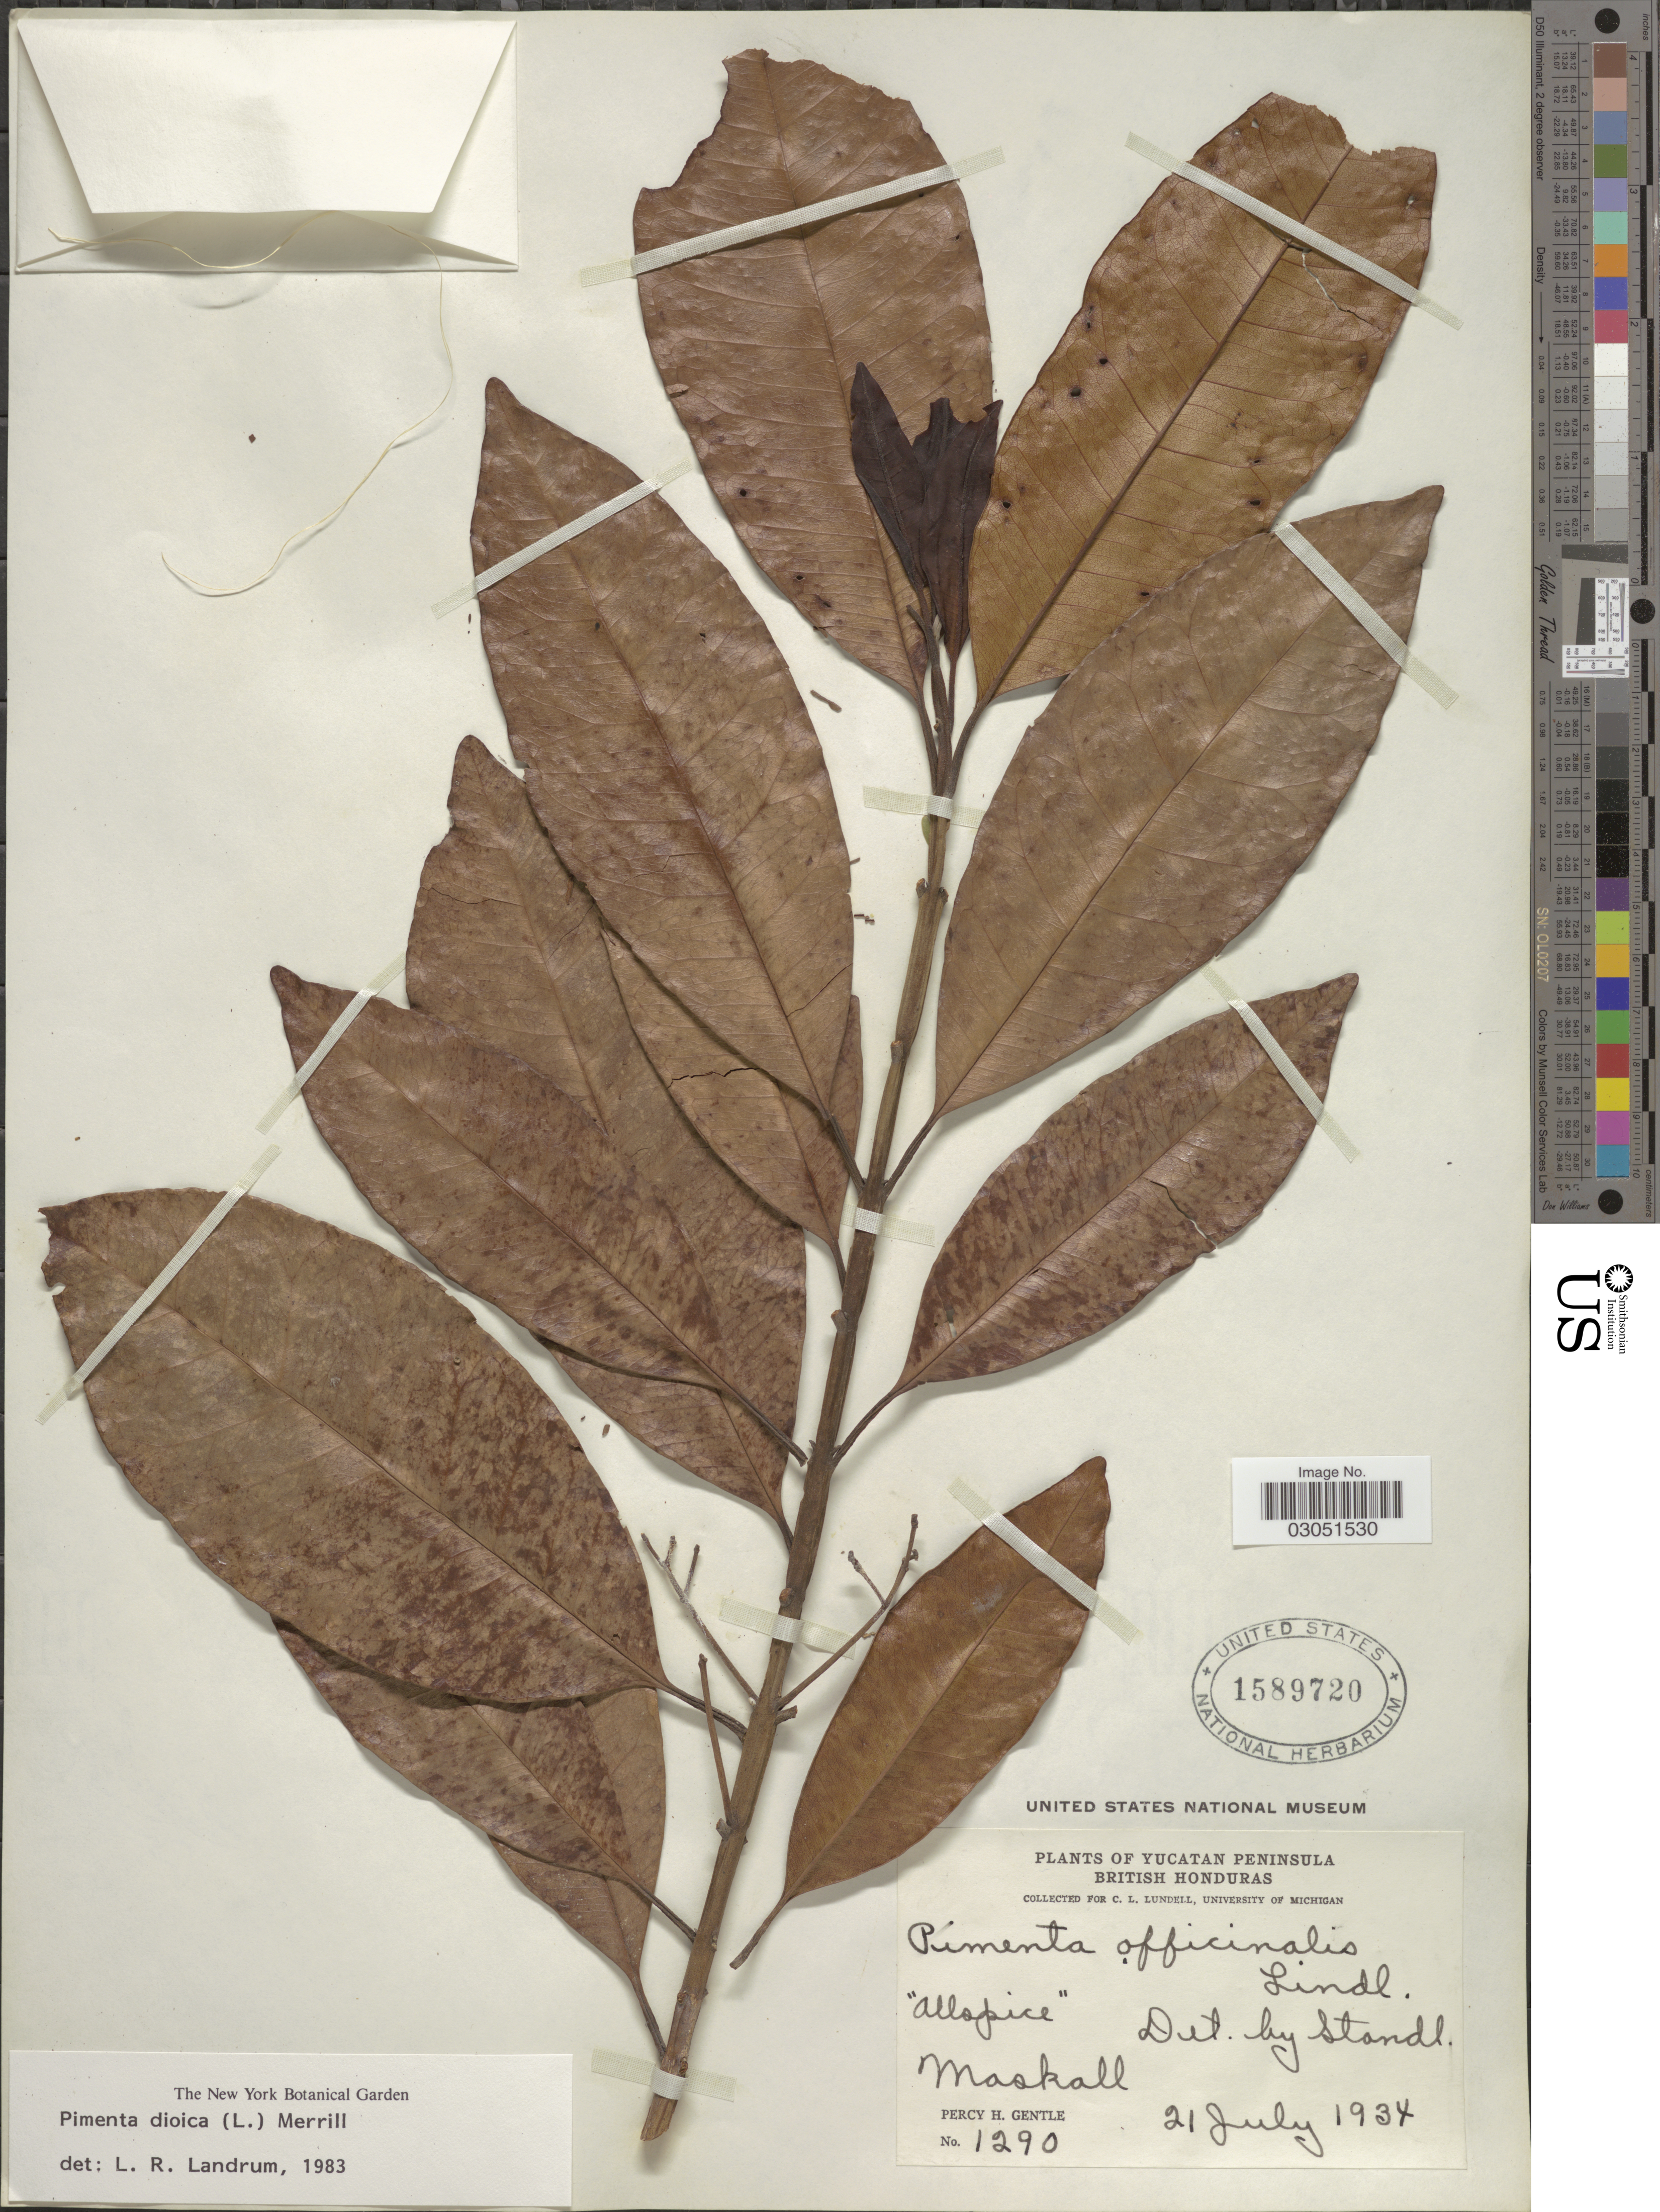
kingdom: Plantae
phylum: Tracheophyta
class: Magnoliopsida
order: Myrtales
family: Myrtaceae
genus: Pimenta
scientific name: Pimenta dioica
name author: (L.) Merr.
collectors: P. H. Gentle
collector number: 1290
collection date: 1934-07-21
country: Belize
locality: Yucatan Peninsula, British Honduras, Maskall.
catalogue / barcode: US 1589720